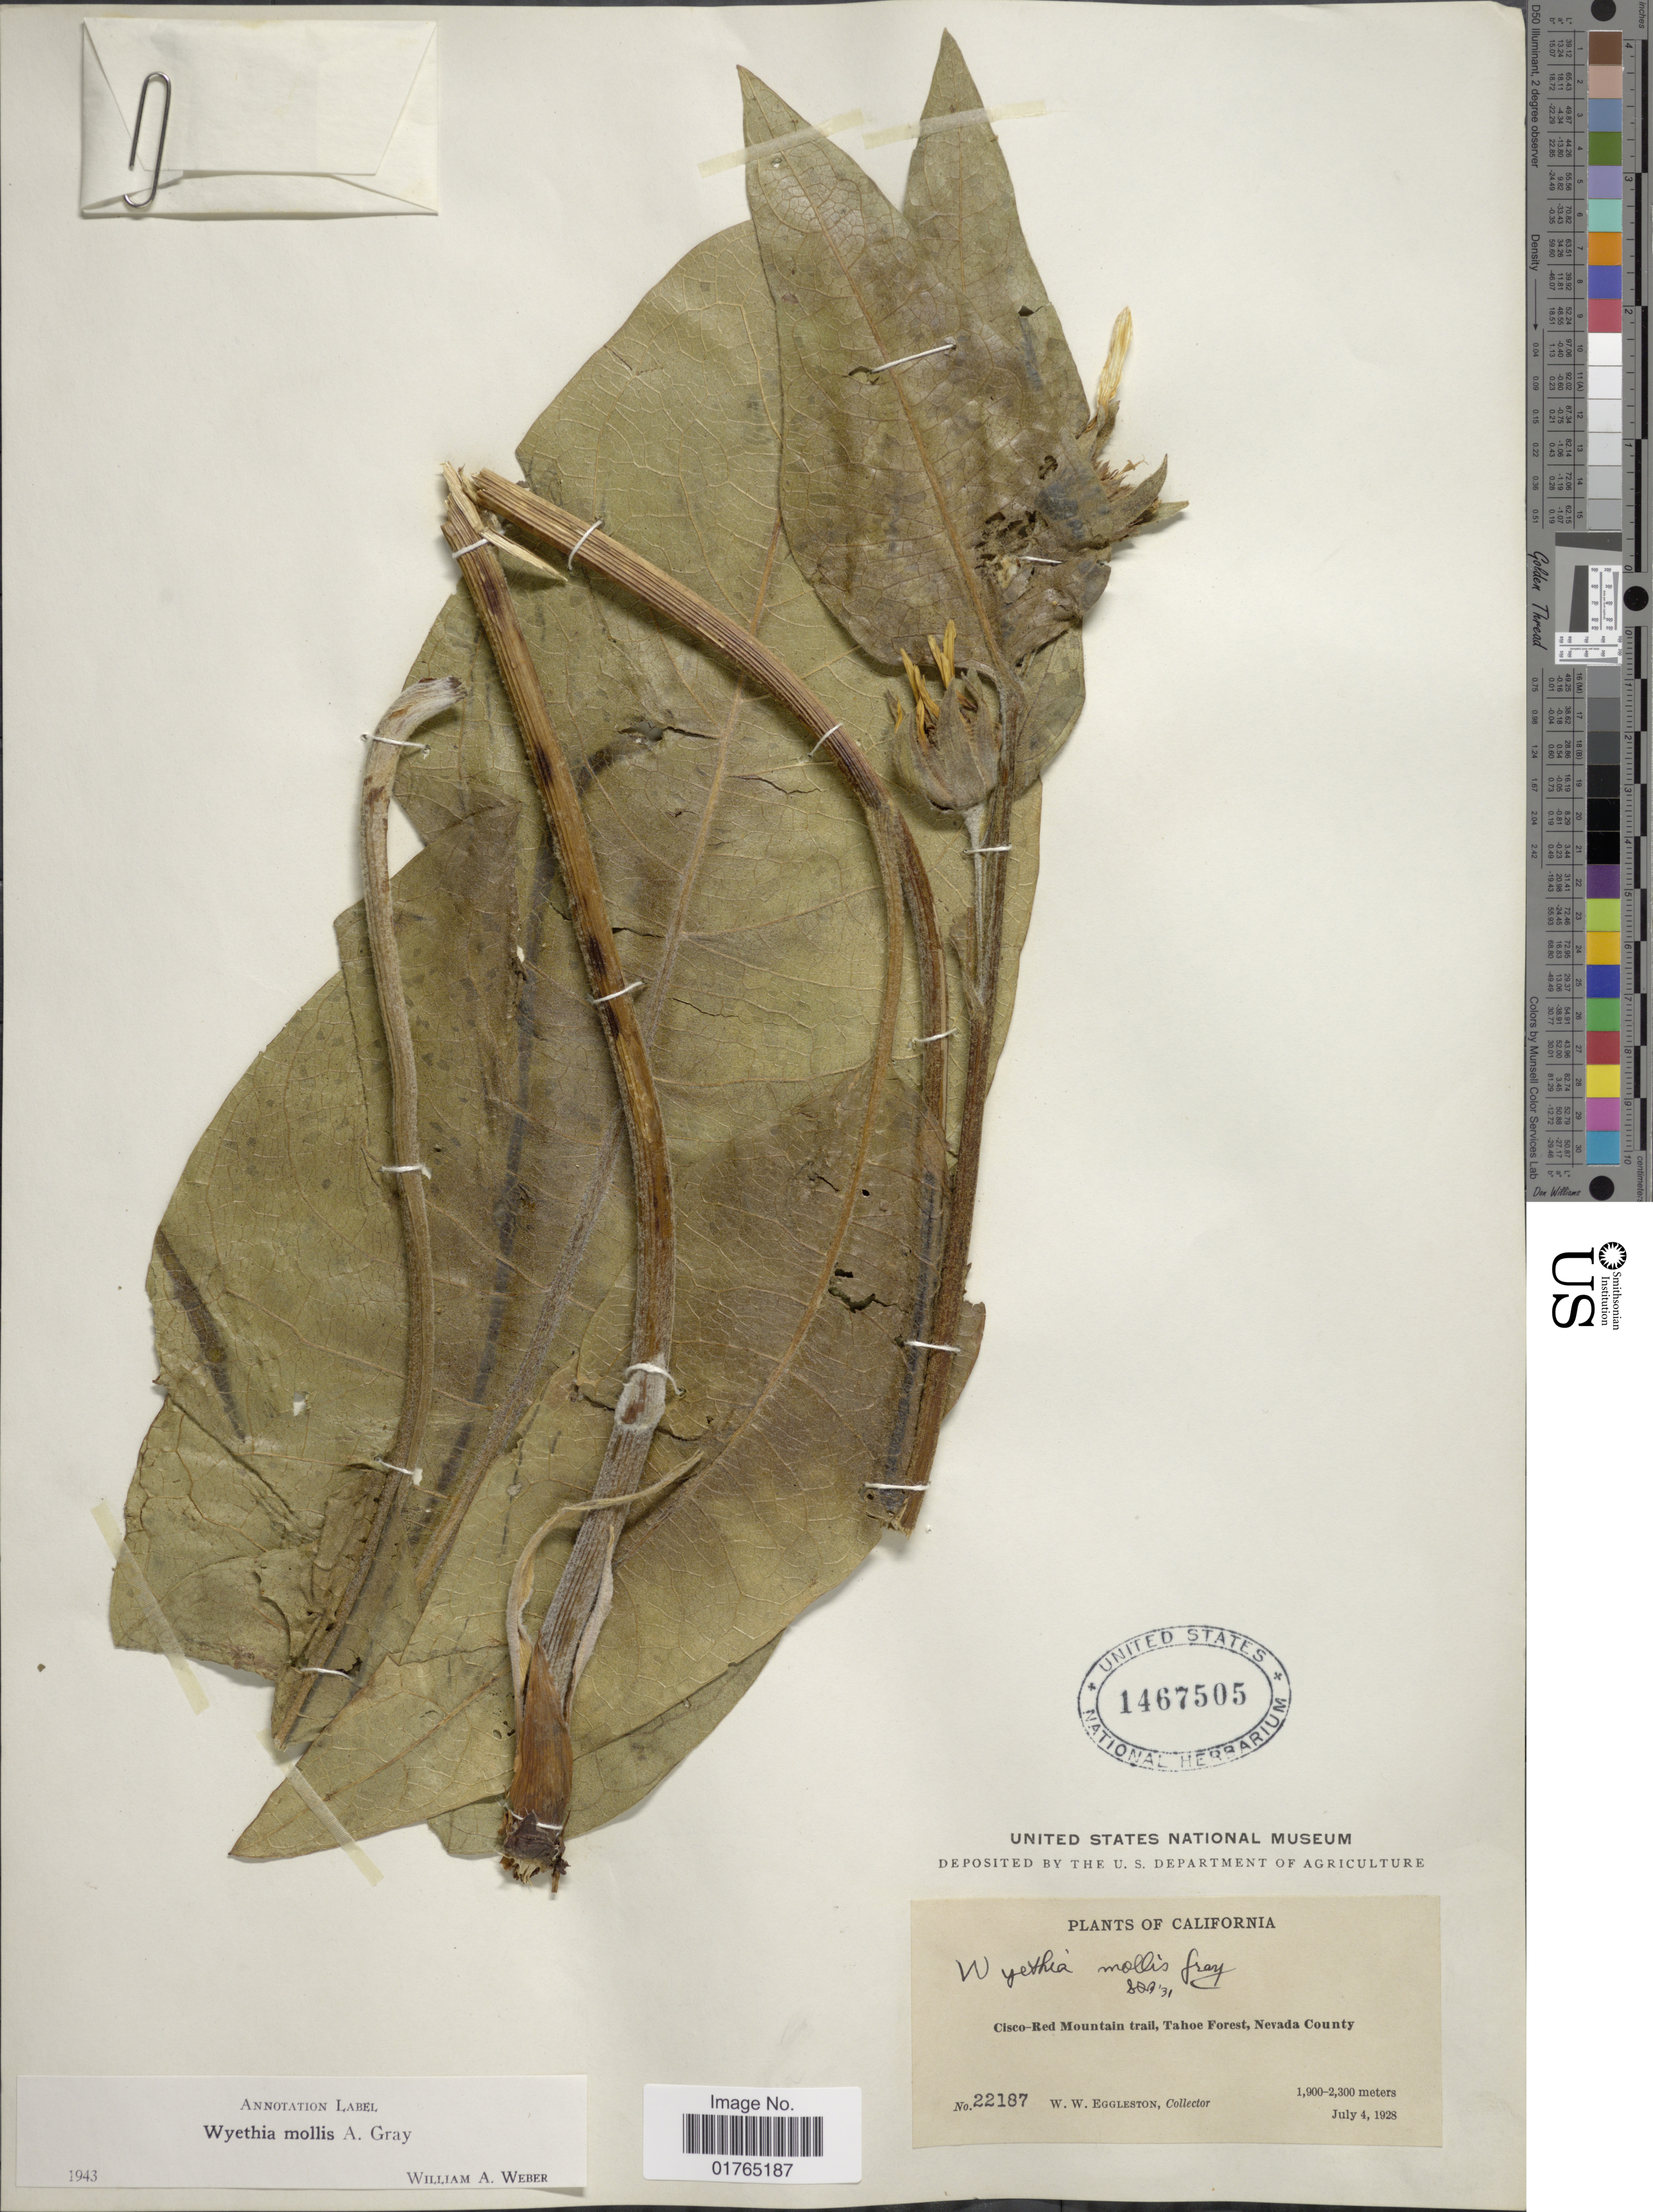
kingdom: Plantae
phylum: Tracheophyta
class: Magnoliopsida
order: Asterales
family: Asteraceae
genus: Wyethia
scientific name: Wyethia mollis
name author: A. Gray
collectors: W. W. Eggleston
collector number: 22187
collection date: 1928-07-04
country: United States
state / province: California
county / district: Nevada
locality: Cisco-Red Mountain trail, Tahoe Forest, Nevada County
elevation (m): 1900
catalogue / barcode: US 1467505